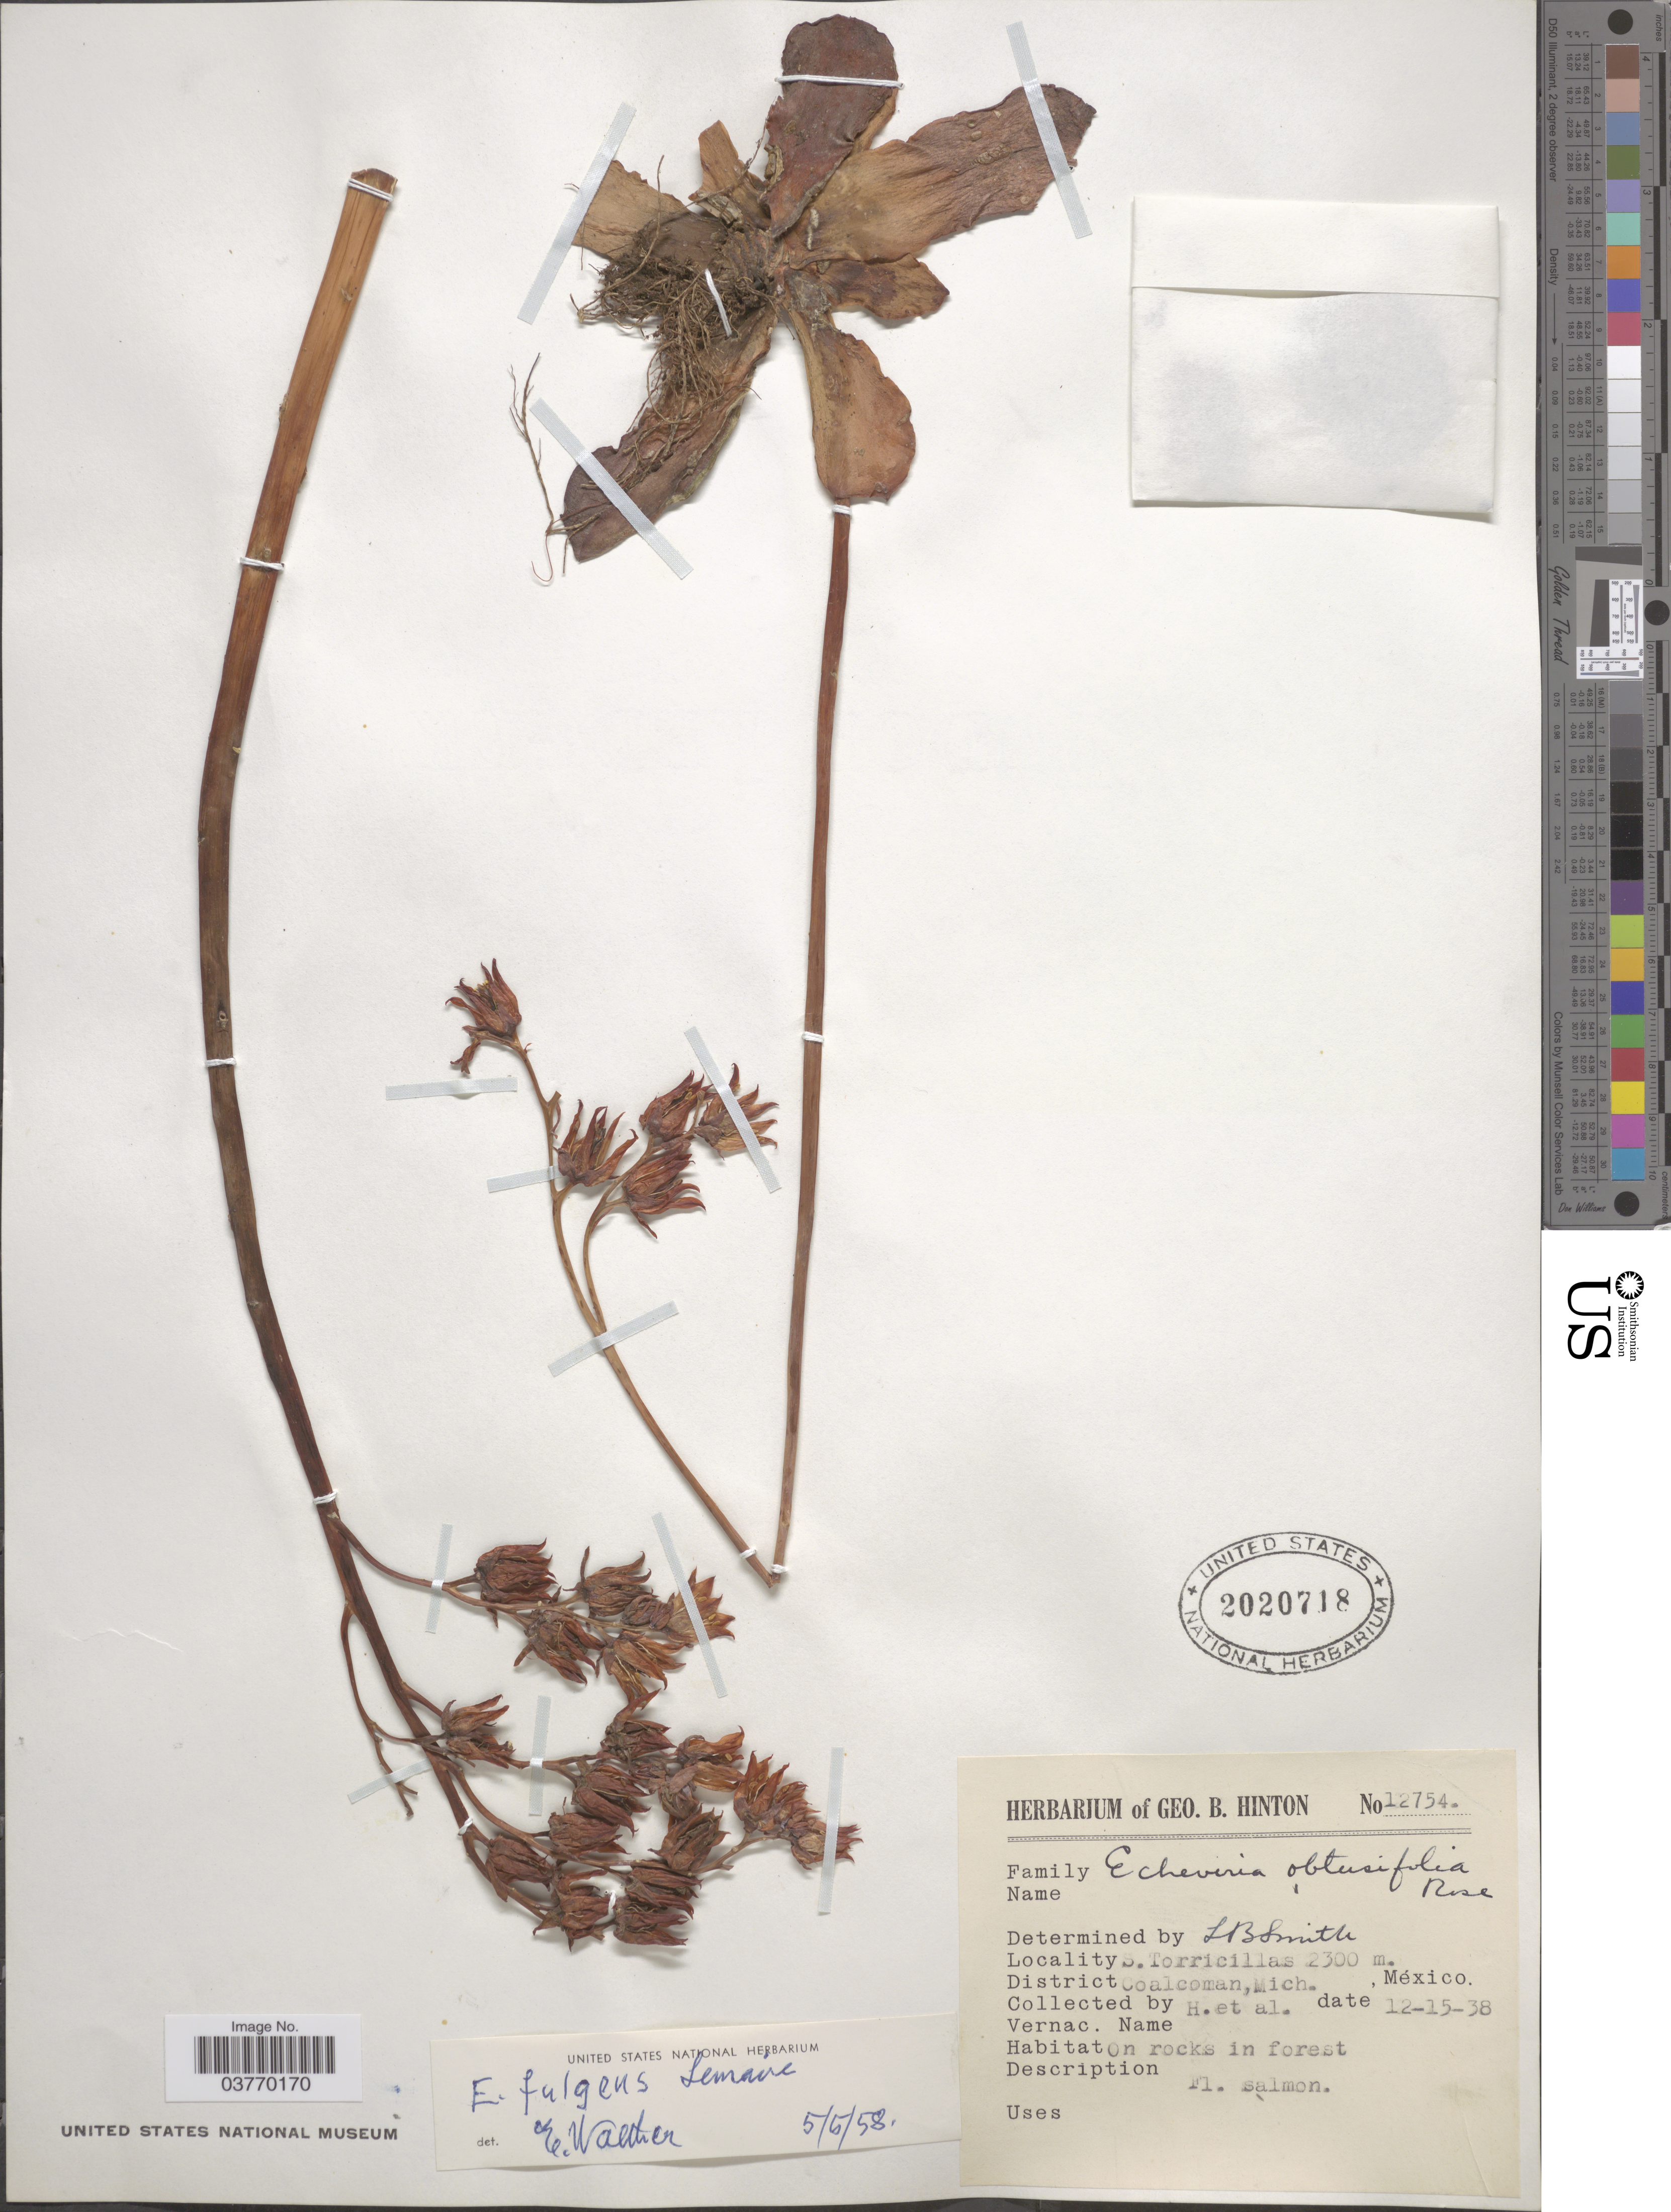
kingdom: Plantae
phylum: Tracheophyta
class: Magnoliopsida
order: Saxifragales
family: Crassulaceae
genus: Echeveria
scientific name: Echeveria fulgens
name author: Lem.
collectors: G. B. Hinton & et al.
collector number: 12754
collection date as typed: Transcribed d/m/y: 15/12/38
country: Mexico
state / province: Michoacán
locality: S. Torricillas. District Coalcoman.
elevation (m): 2300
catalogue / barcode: US 2020718